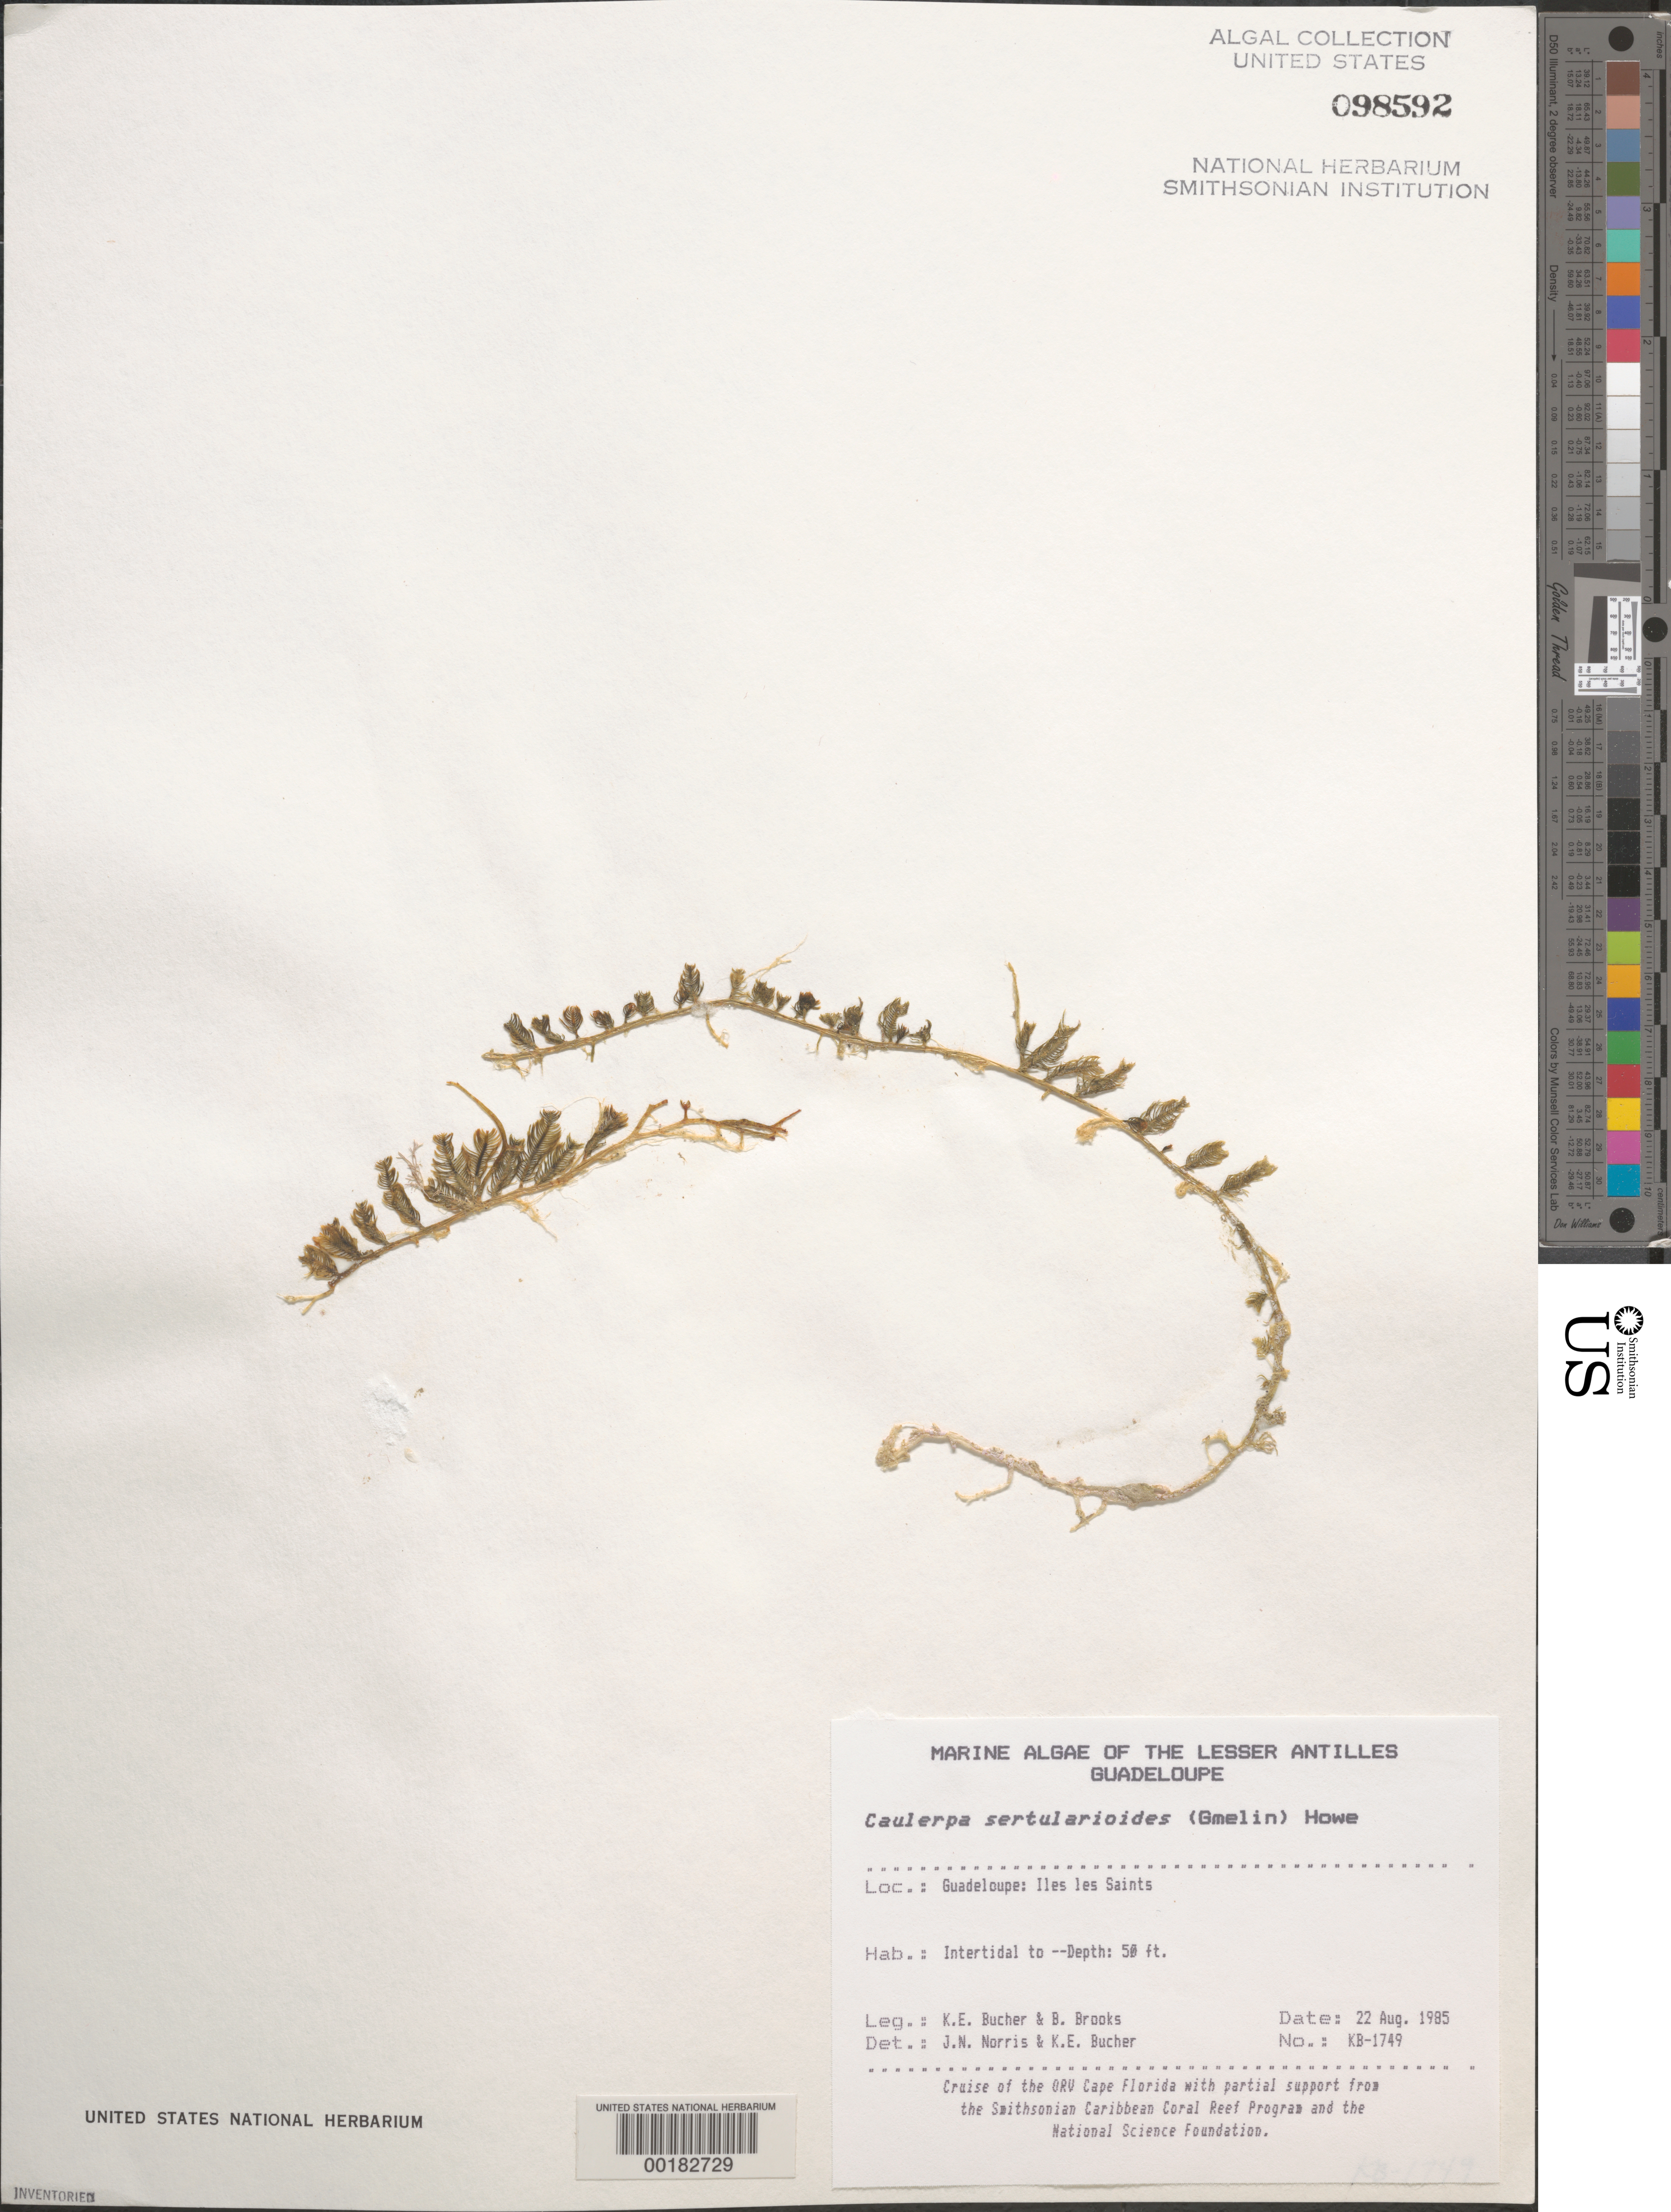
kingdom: Plantae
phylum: Chlorophyta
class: Ulvophyceae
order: Bryopsidales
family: Caulerpaceae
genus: Caulerpa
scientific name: Caulerpa sertularioides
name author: (S.G. Gmel.) M. Howe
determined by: Norris, J. N.; Bucher, K. E.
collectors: K. E. Bucher & B. Brooks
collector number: Kb-1749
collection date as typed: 22 Aug 1985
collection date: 1985-08-22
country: Guadeloupe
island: Iles des Saintes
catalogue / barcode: US 98592